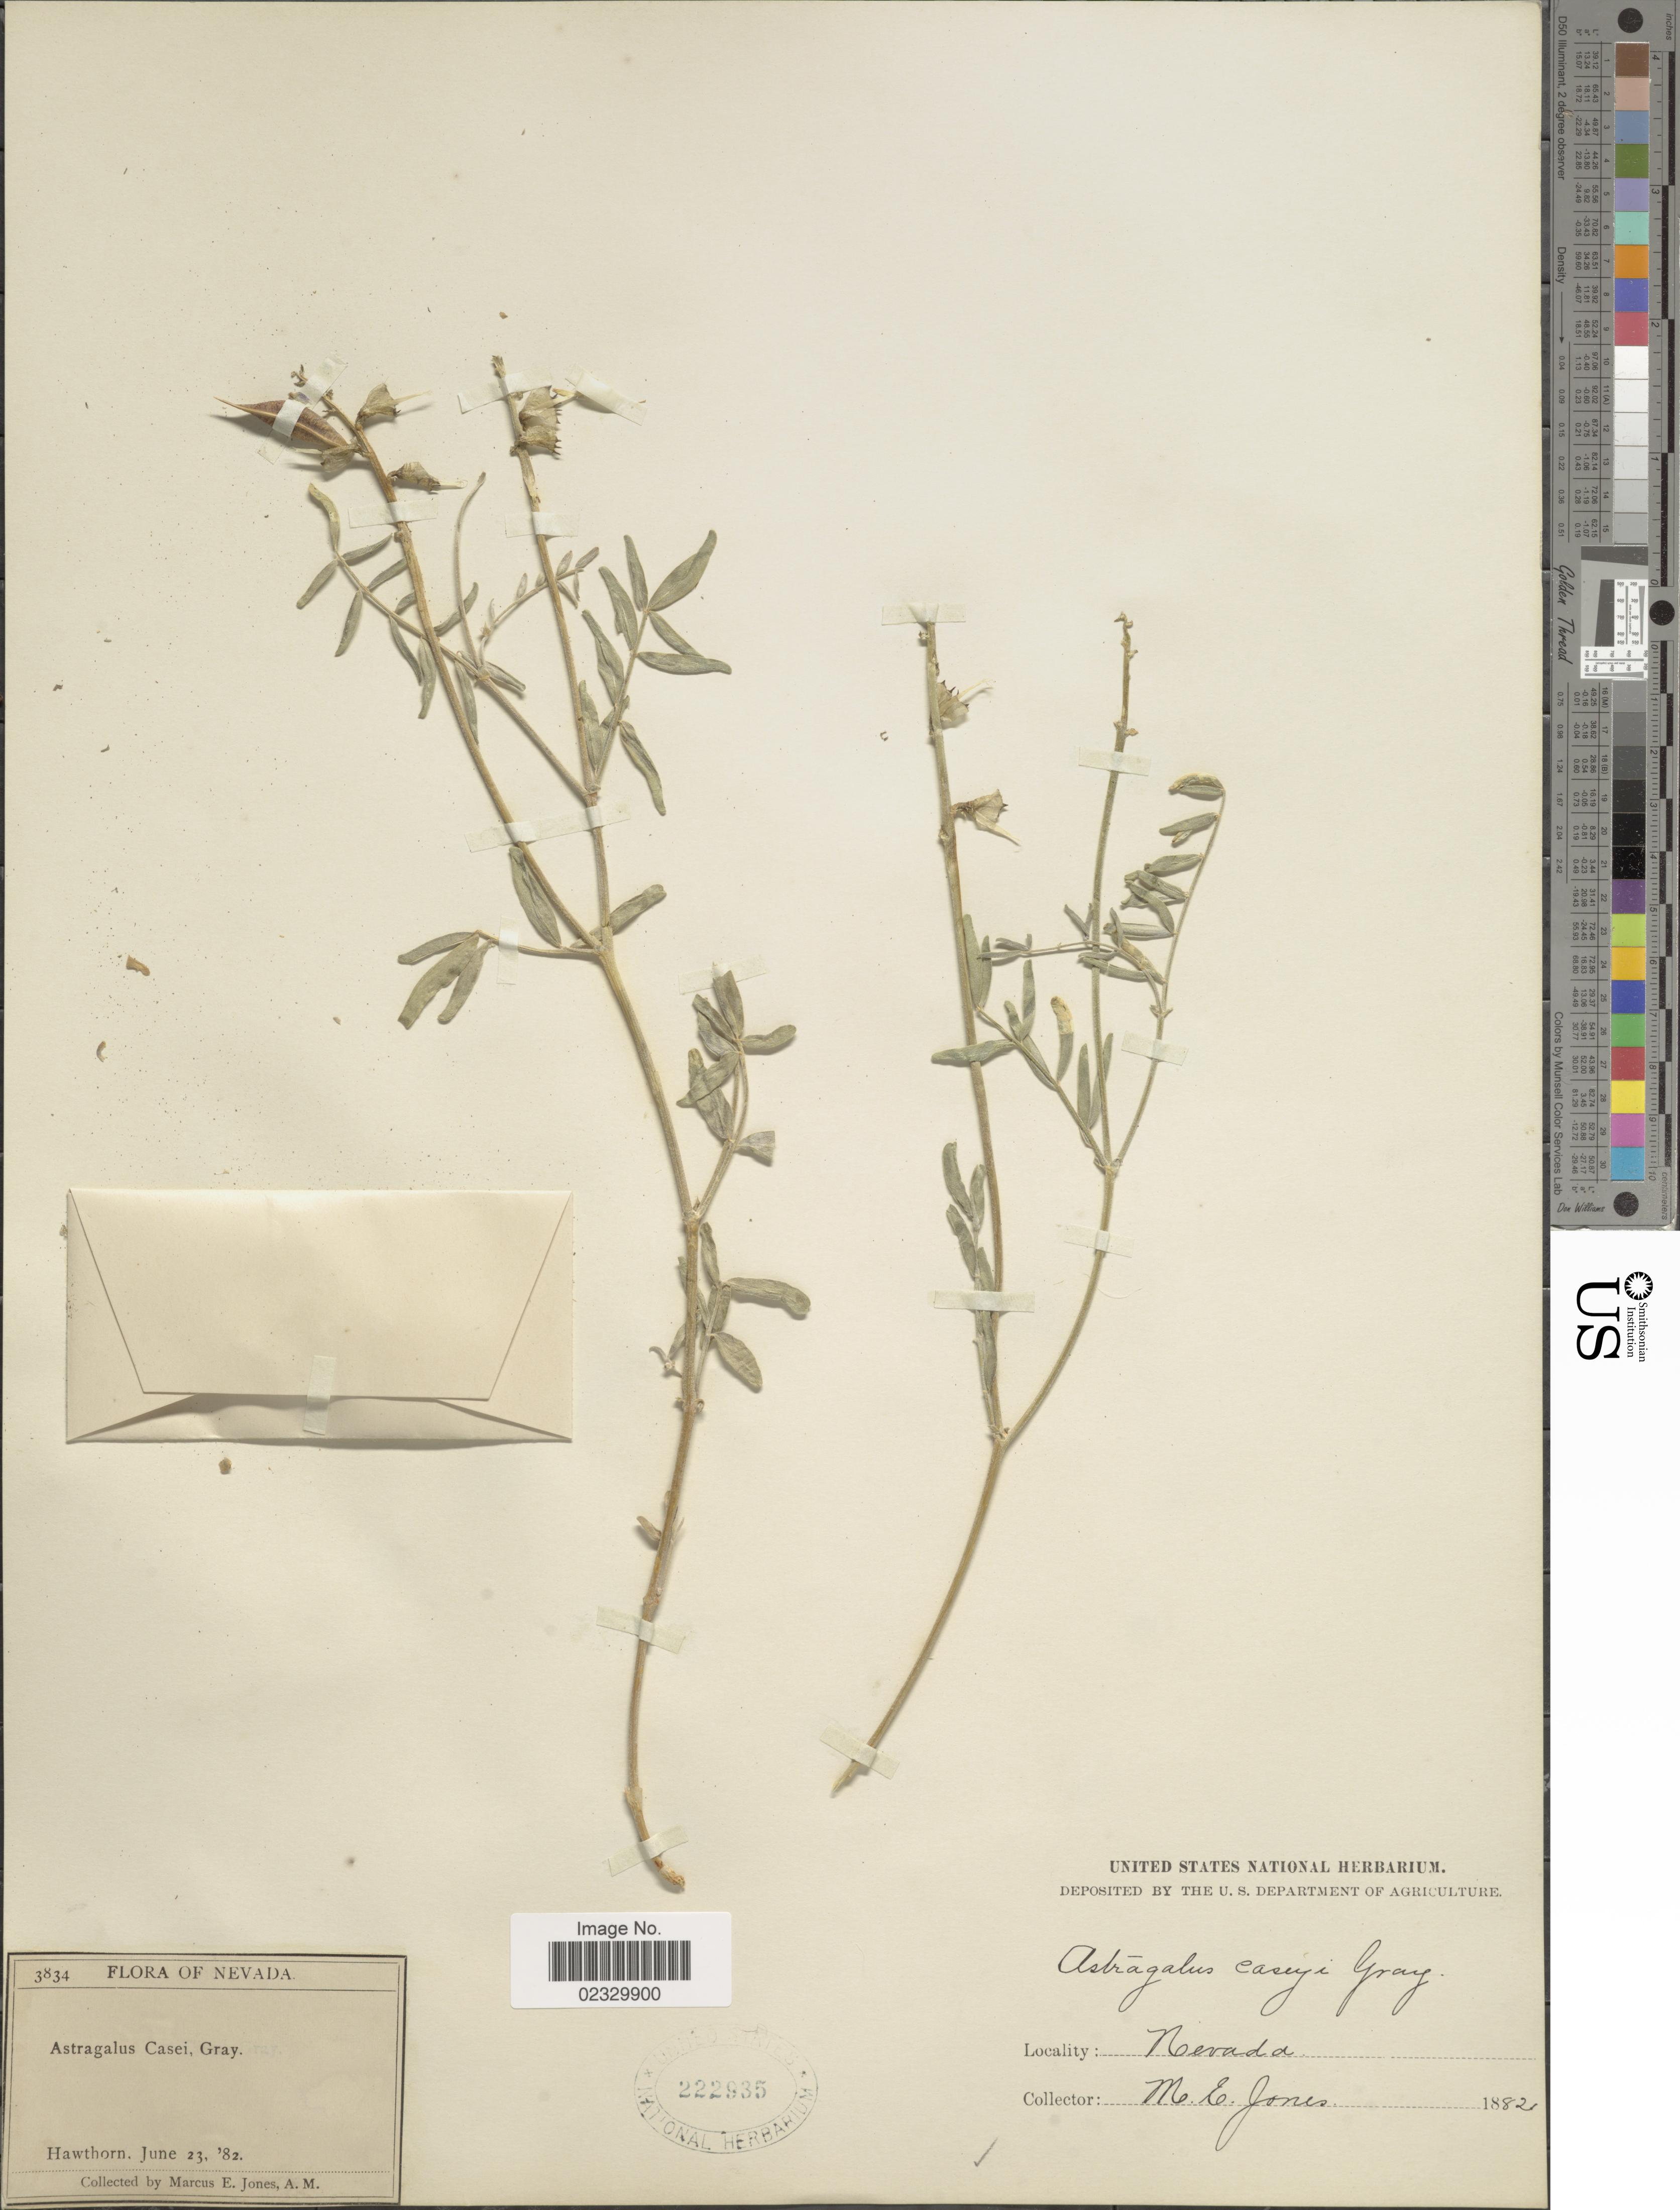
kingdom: Plantae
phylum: Tracheophyta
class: Magnoliopsida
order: Fabales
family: Fabaceae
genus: Astragalus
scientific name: Astragalus casei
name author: A. Gray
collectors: M. E. Jones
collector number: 3834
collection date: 1882-06-23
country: United States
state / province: Nevada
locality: Hawthorn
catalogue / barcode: US 222935